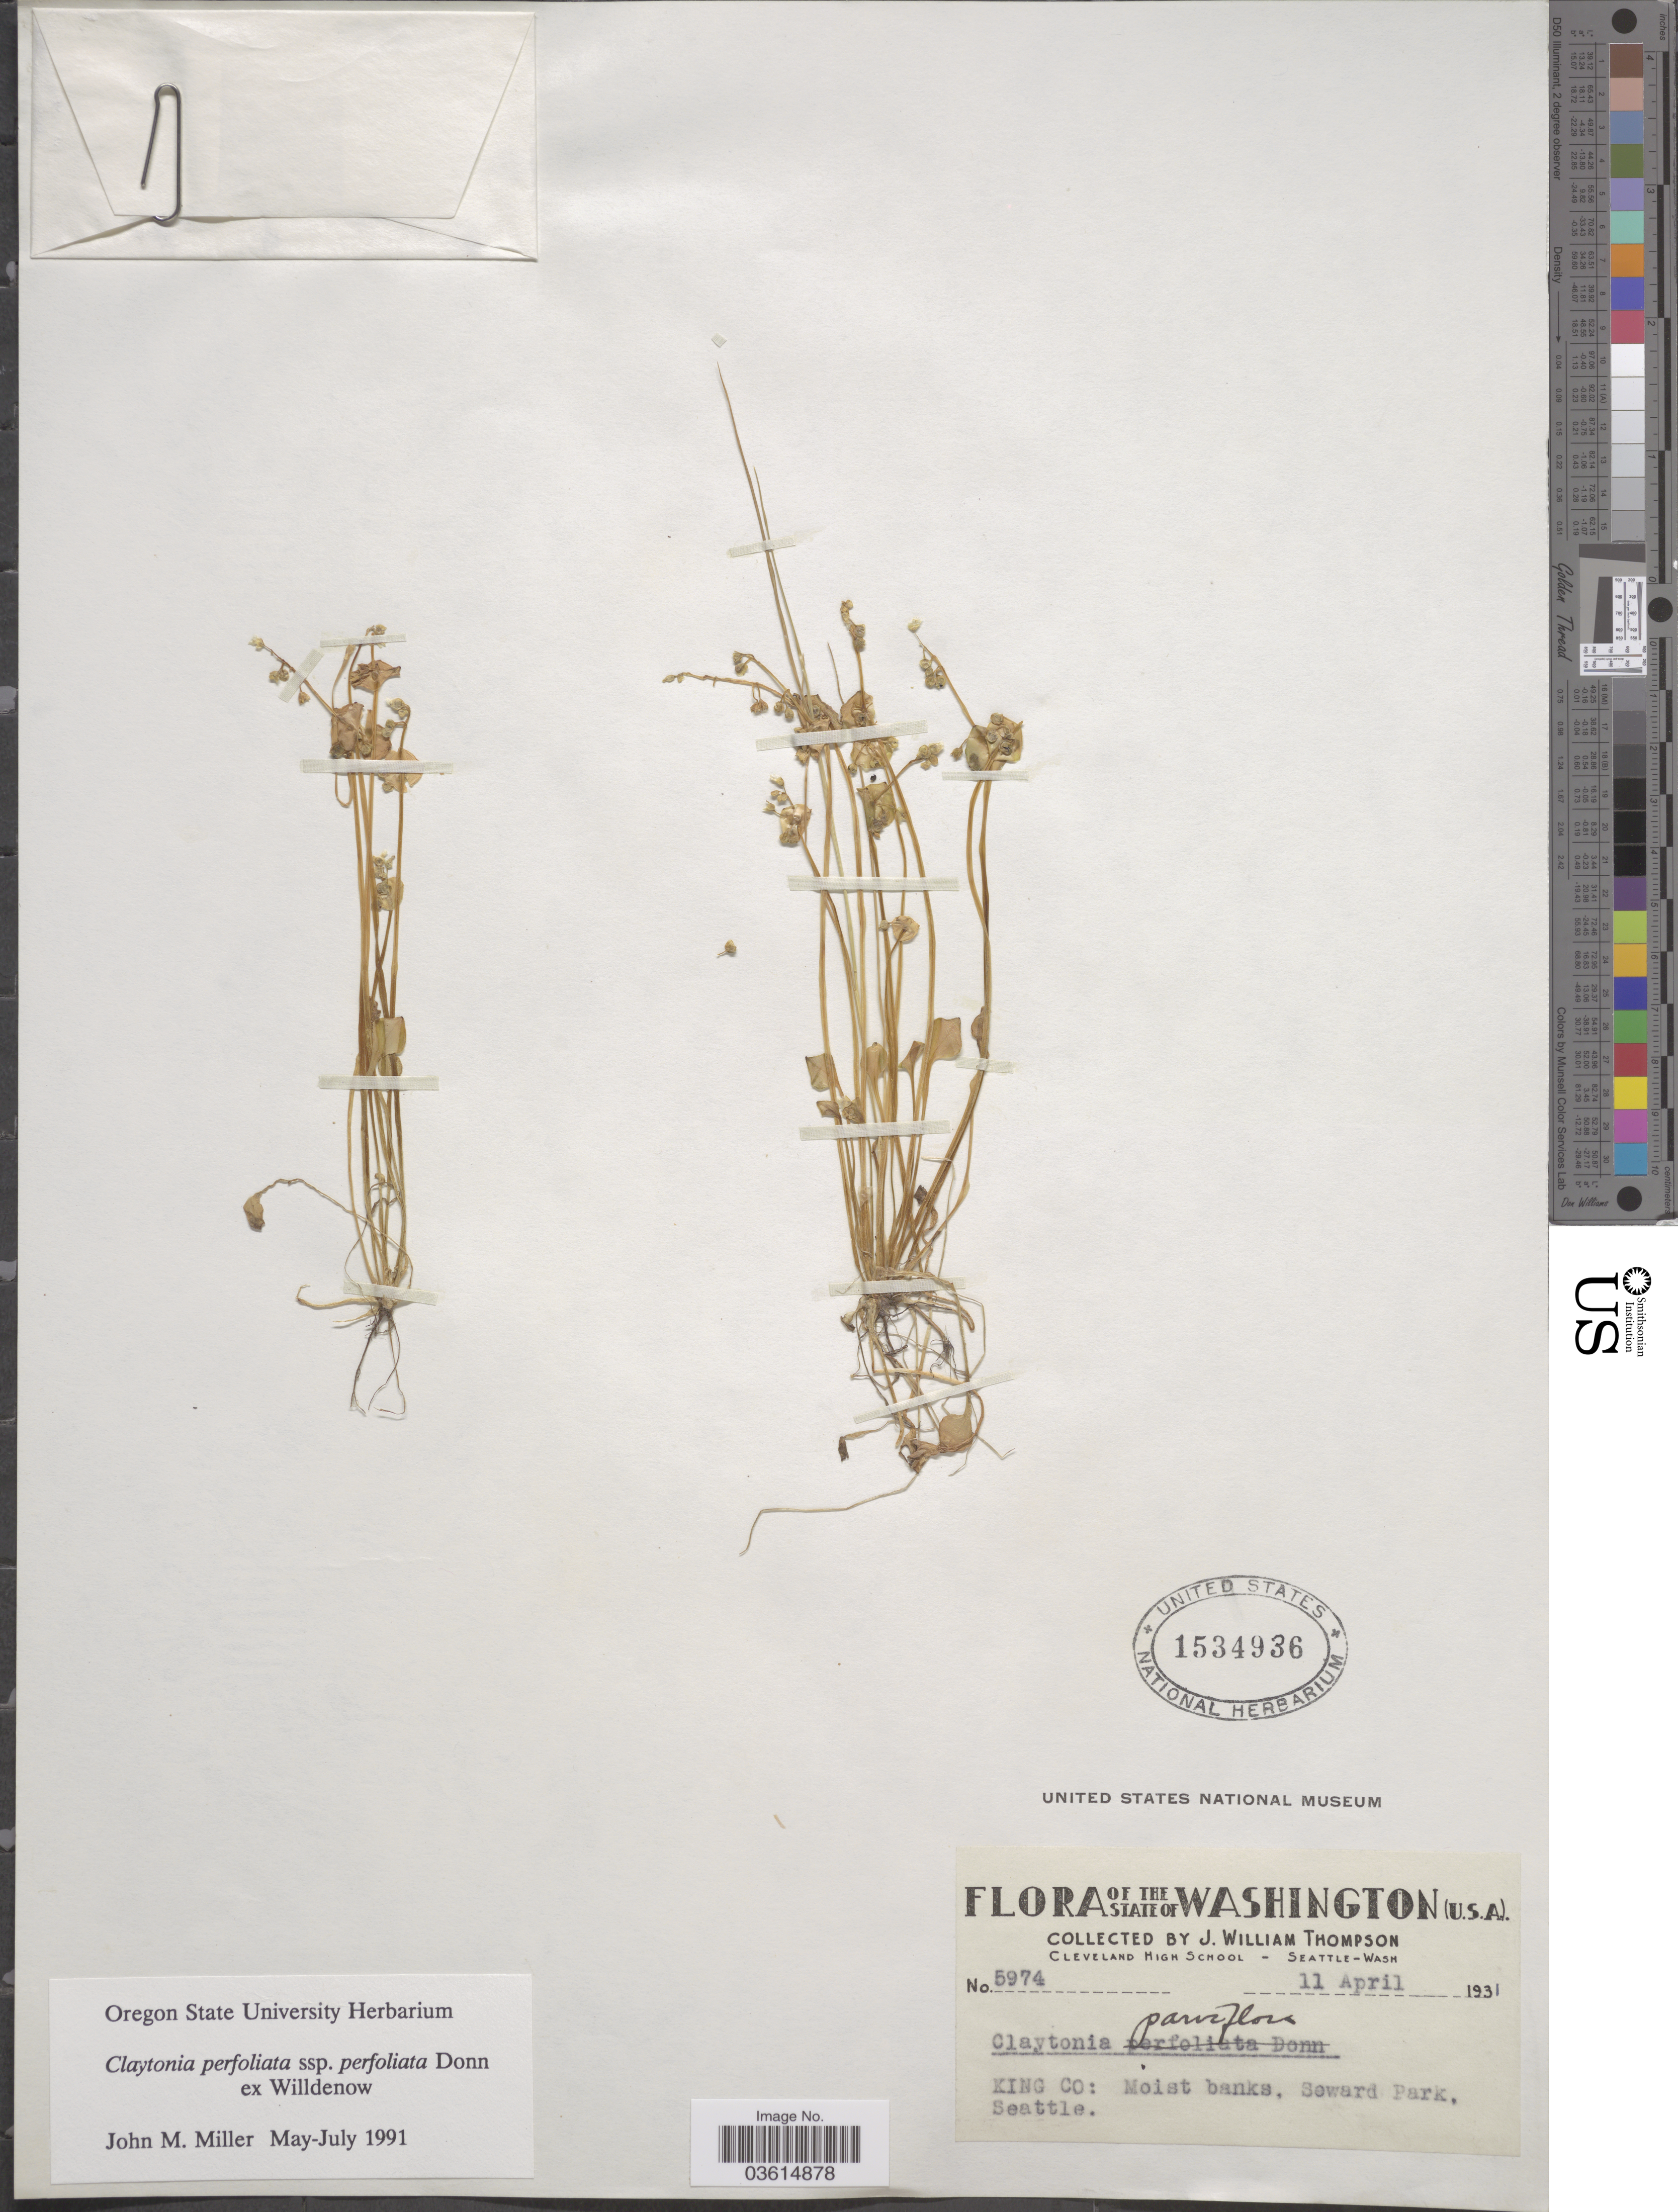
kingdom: Plantae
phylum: Tracheophyta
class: Magnoliopsida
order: Caryophyllales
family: Montiaceae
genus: Claytonia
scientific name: Claytonia perfoliata subsp. perfoliata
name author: Donn ex Willd.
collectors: J. W. Thompson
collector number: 5974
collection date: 1931-04-11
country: United States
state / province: Washington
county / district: King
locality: King Co, Seward Park, Seattle.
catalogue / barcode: US 1534936